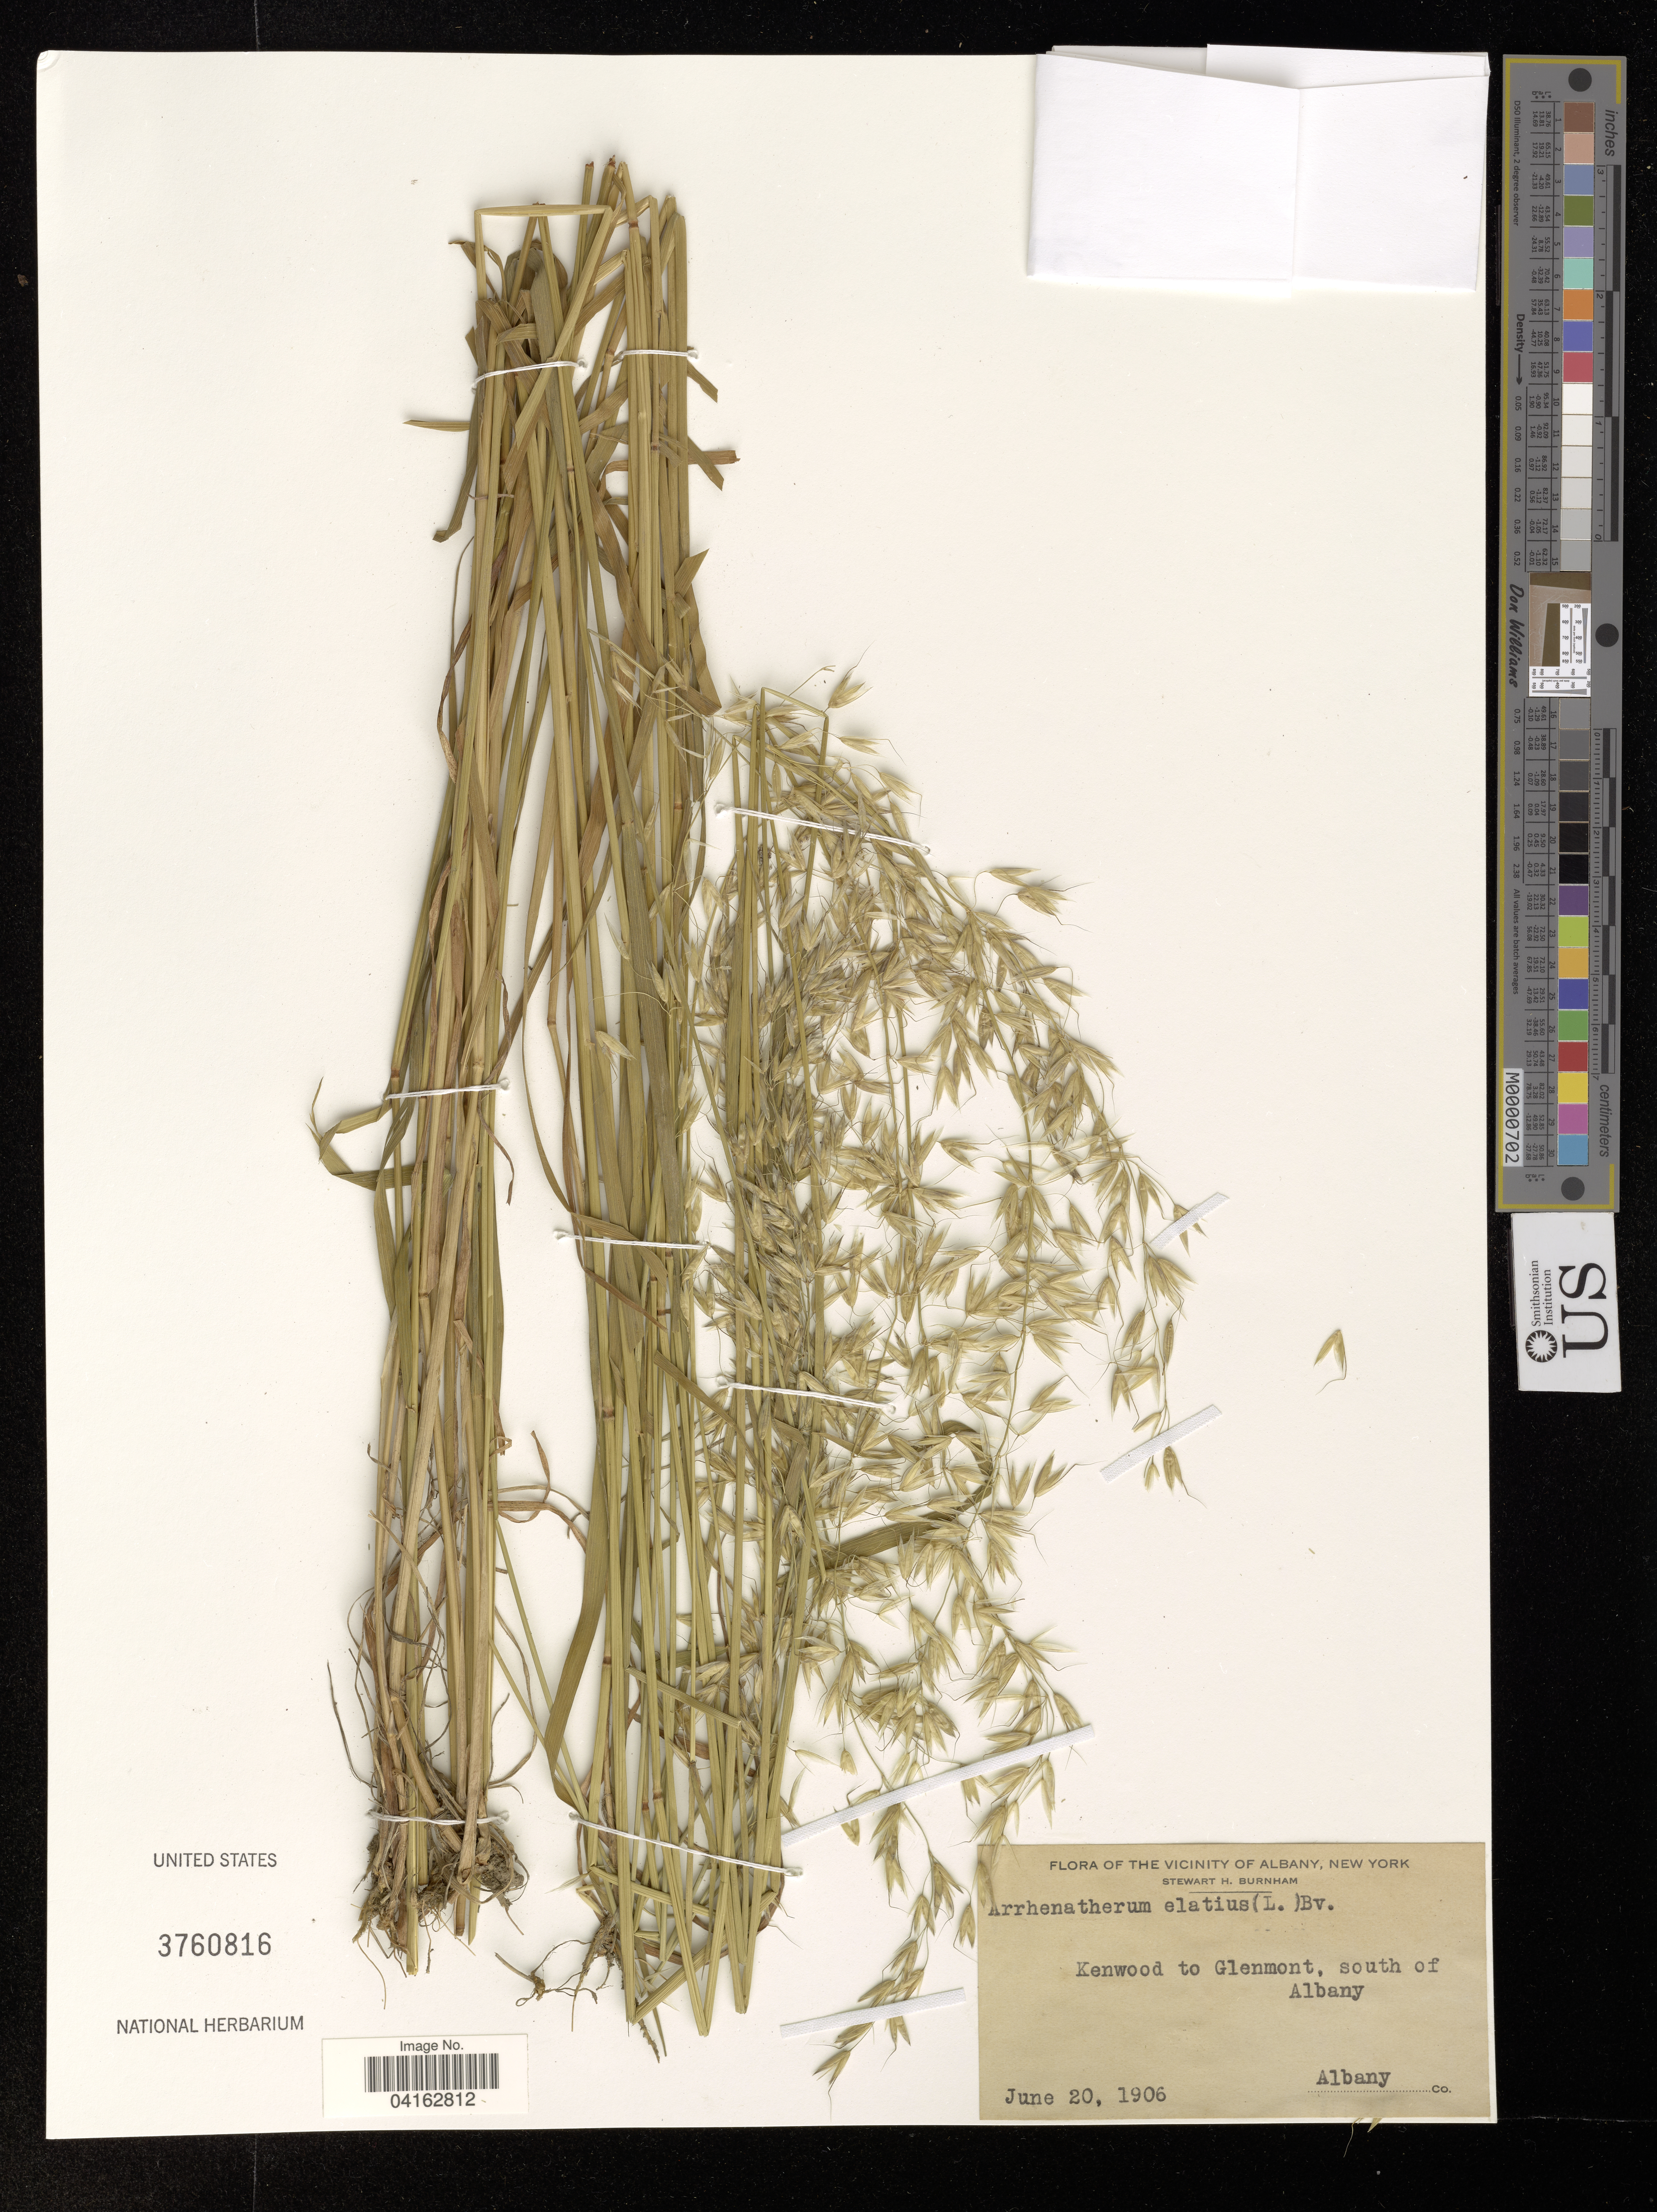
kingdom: Plantae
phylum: Tracheophyta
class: Liliopsida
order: Poales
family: Poaceae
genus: Arrhenatherum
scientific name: Arrhenatherum elatius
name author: (L.) J. Presl & C. Presl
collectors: S. Burnham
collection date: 1906-06-20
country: United States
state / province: New York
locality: The vicinity of Albany. Kenwood to Glenmont, south of Albany. Albany Co.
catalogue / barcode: US 3760816